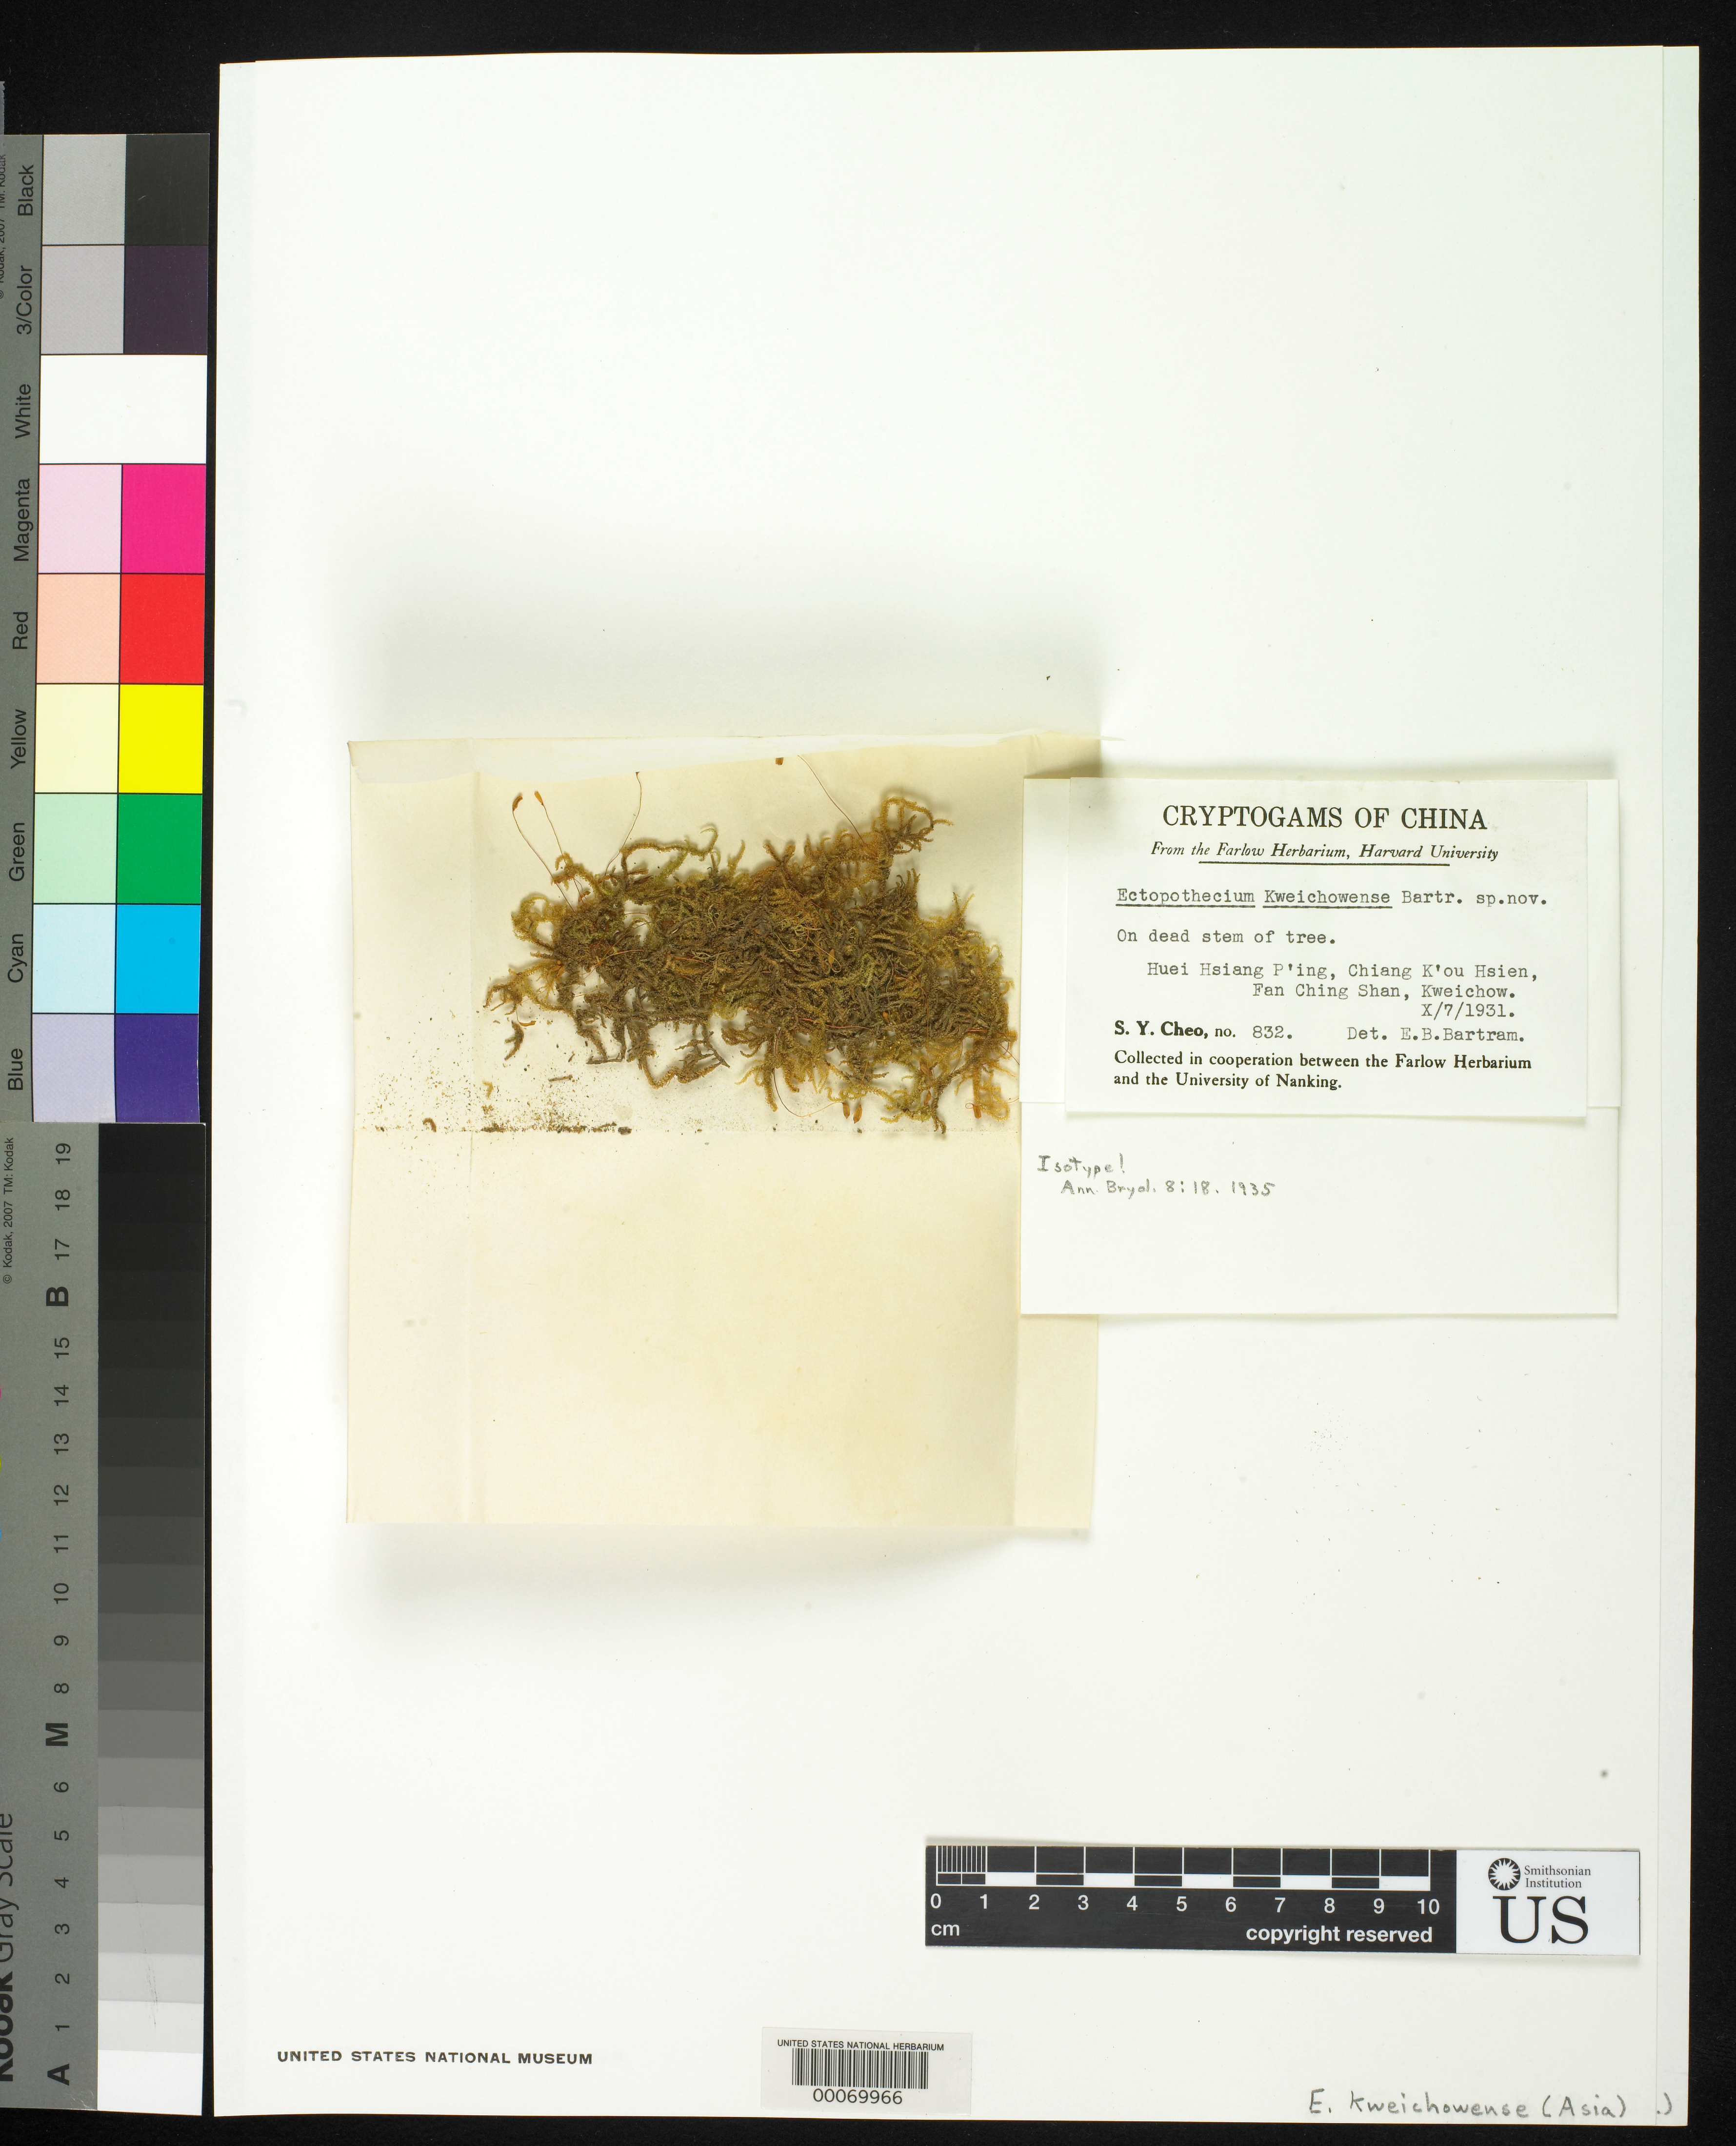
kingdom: Plantae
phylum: Bryophyta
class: Bryopsida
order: Hypnales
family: Hypnaceae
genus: Ectropothecium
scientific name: Ectropothecium kweichowense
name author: E.B. Bartram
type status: Isotype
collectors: S. Cheo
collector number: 832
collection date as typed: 07 Oct 1931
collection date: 1931-10-07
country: China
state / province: Guizhou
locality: Huei Hsiang P'ing, Chiang K'ou Hsien Fan Ching Shan.